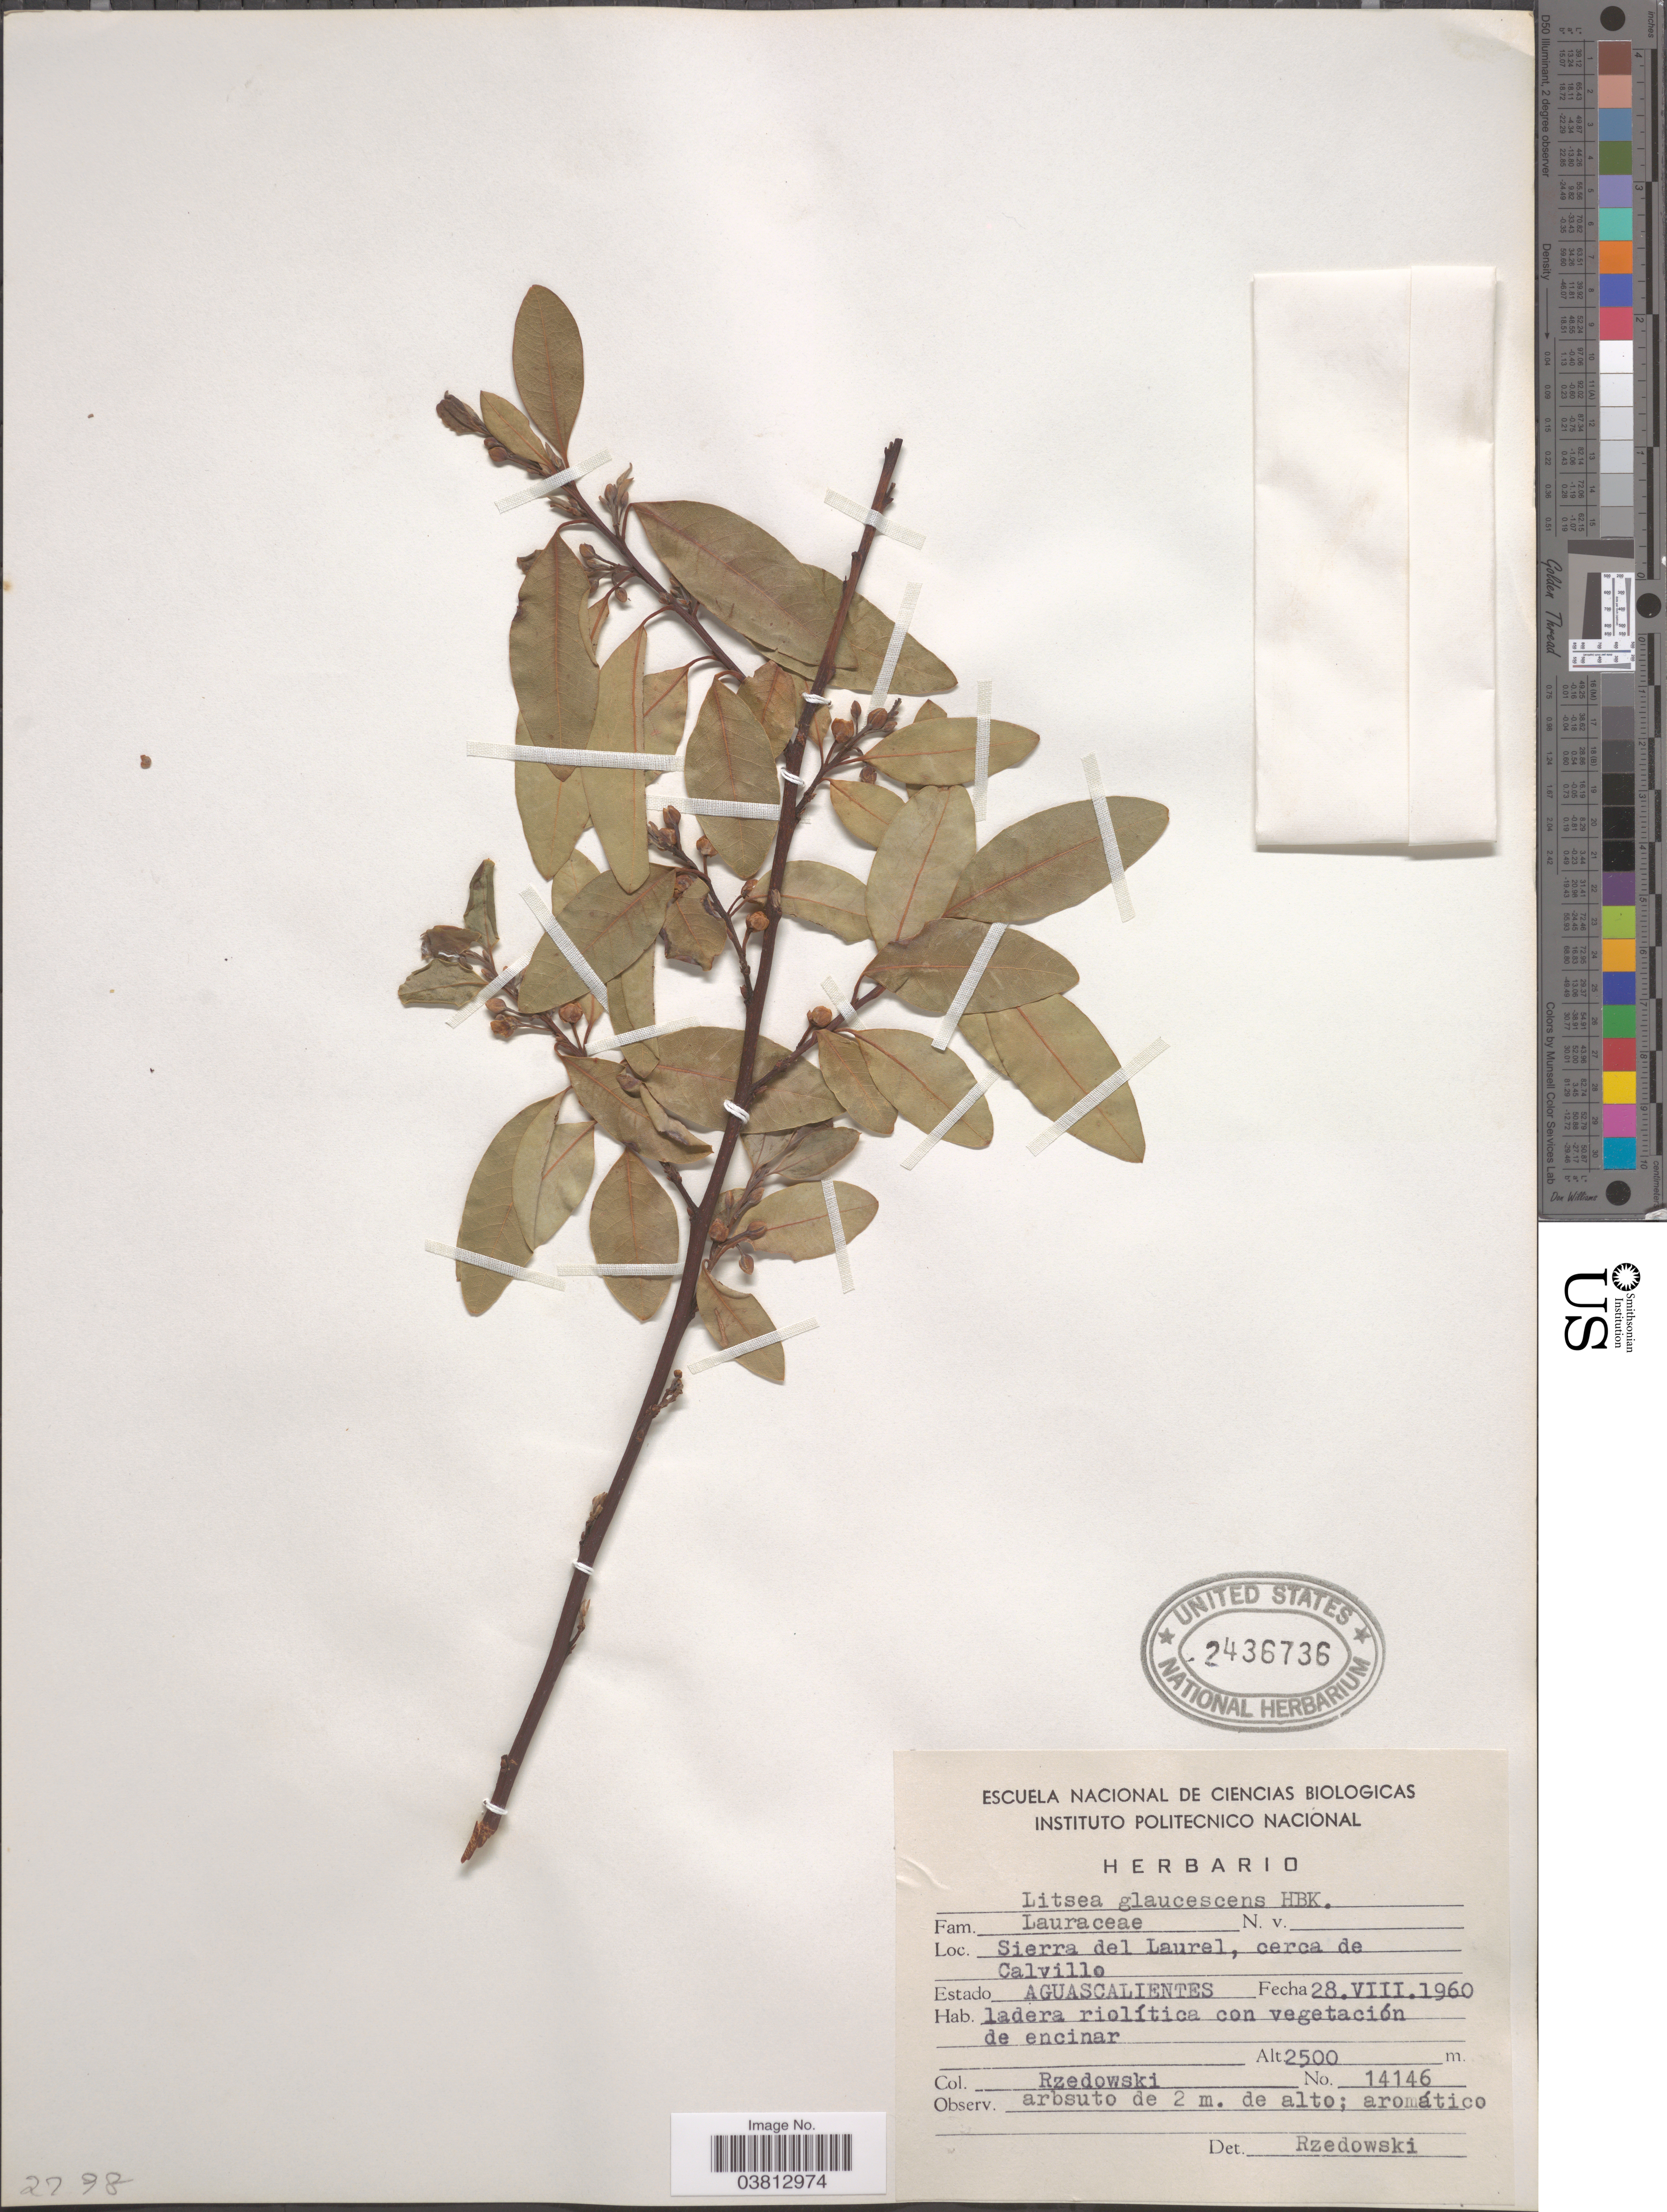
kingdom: Plantae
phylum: Tracheophyta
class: Magnoliopsida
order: Laurales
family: Lauraceae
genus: Litsea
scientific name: Litsea glaucescens var. schaffneri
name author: Kunth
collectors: Rzedowski, --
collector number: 14146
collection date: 1960-08-28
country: Mexico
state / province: Aguascalientes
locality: Sierra del Laurel, cerca de Calvillo.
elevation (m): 2500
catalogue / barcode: US 2436736